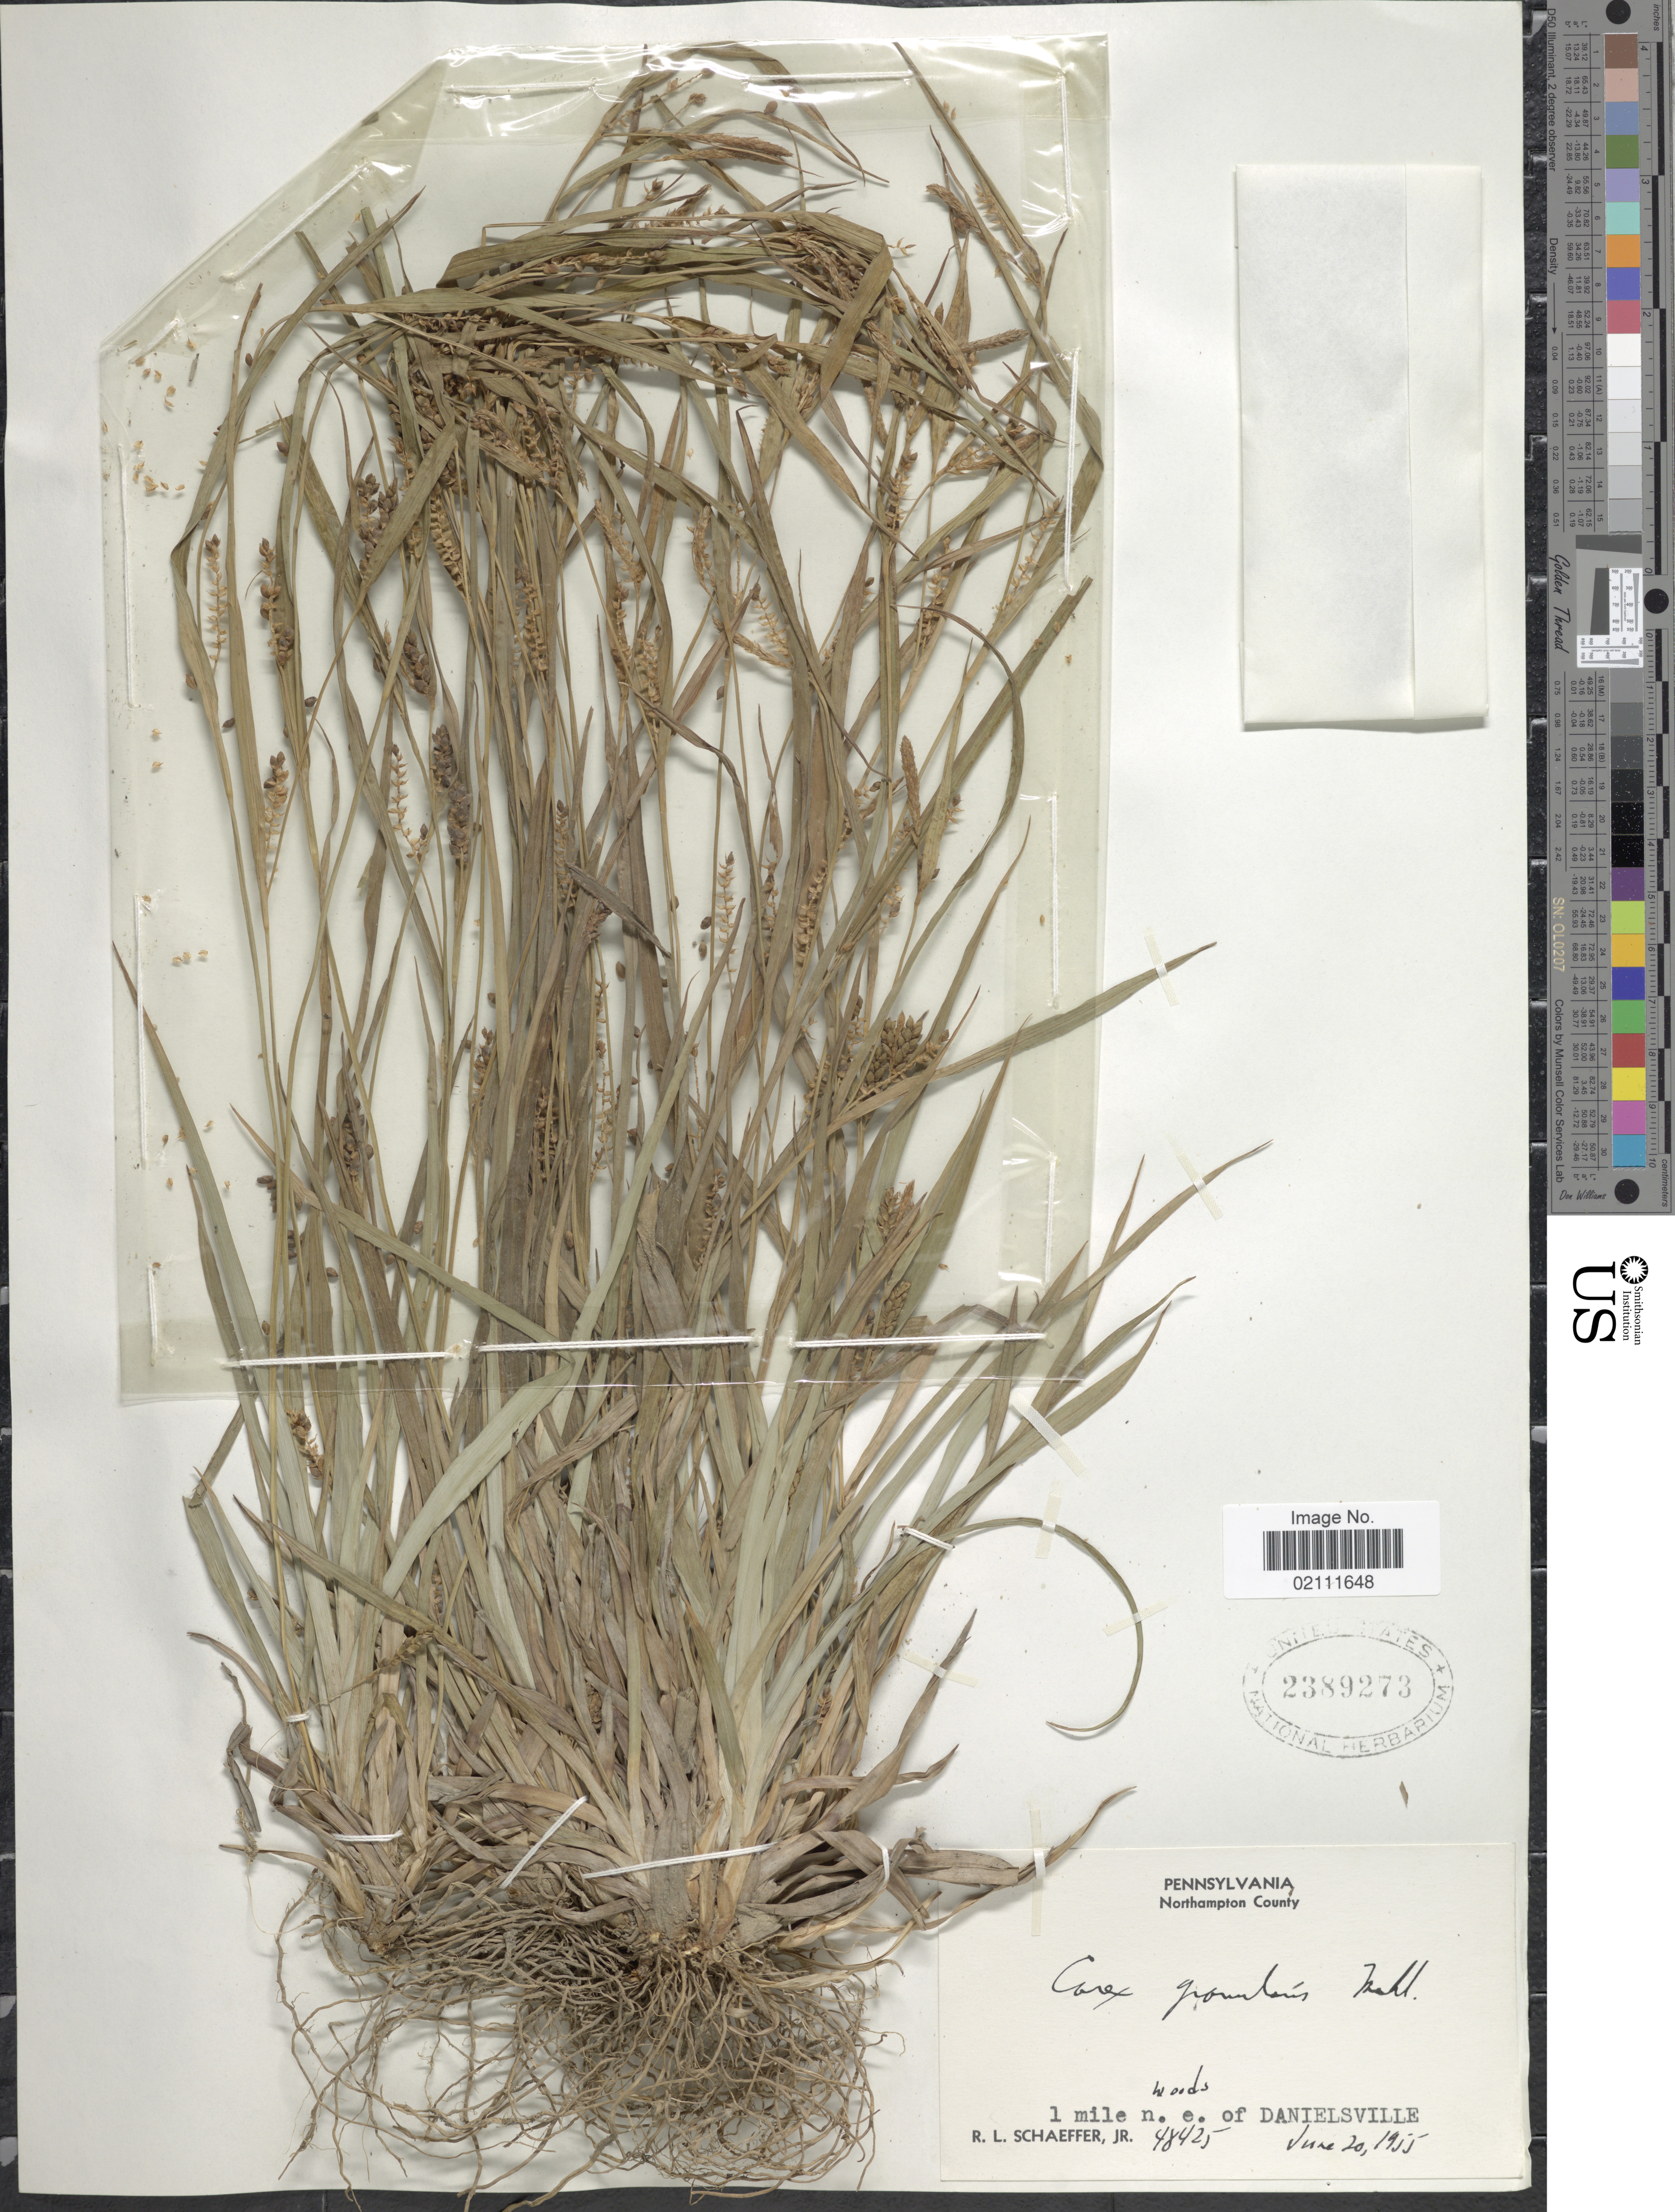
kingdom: Plantae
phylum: Tracheophyta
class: Liliopsida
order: Poales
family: Cyperaceae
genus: Carex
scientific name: Carex granularis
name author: Muhl. ex Willd.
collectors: R. L. Schaeffer Jr.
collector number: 48425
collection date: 1955-06-20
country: United States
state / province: Pennsylvania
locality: Northampton County, woods, 1 mile n.e. of Danielsville.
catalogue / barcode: US 2389273